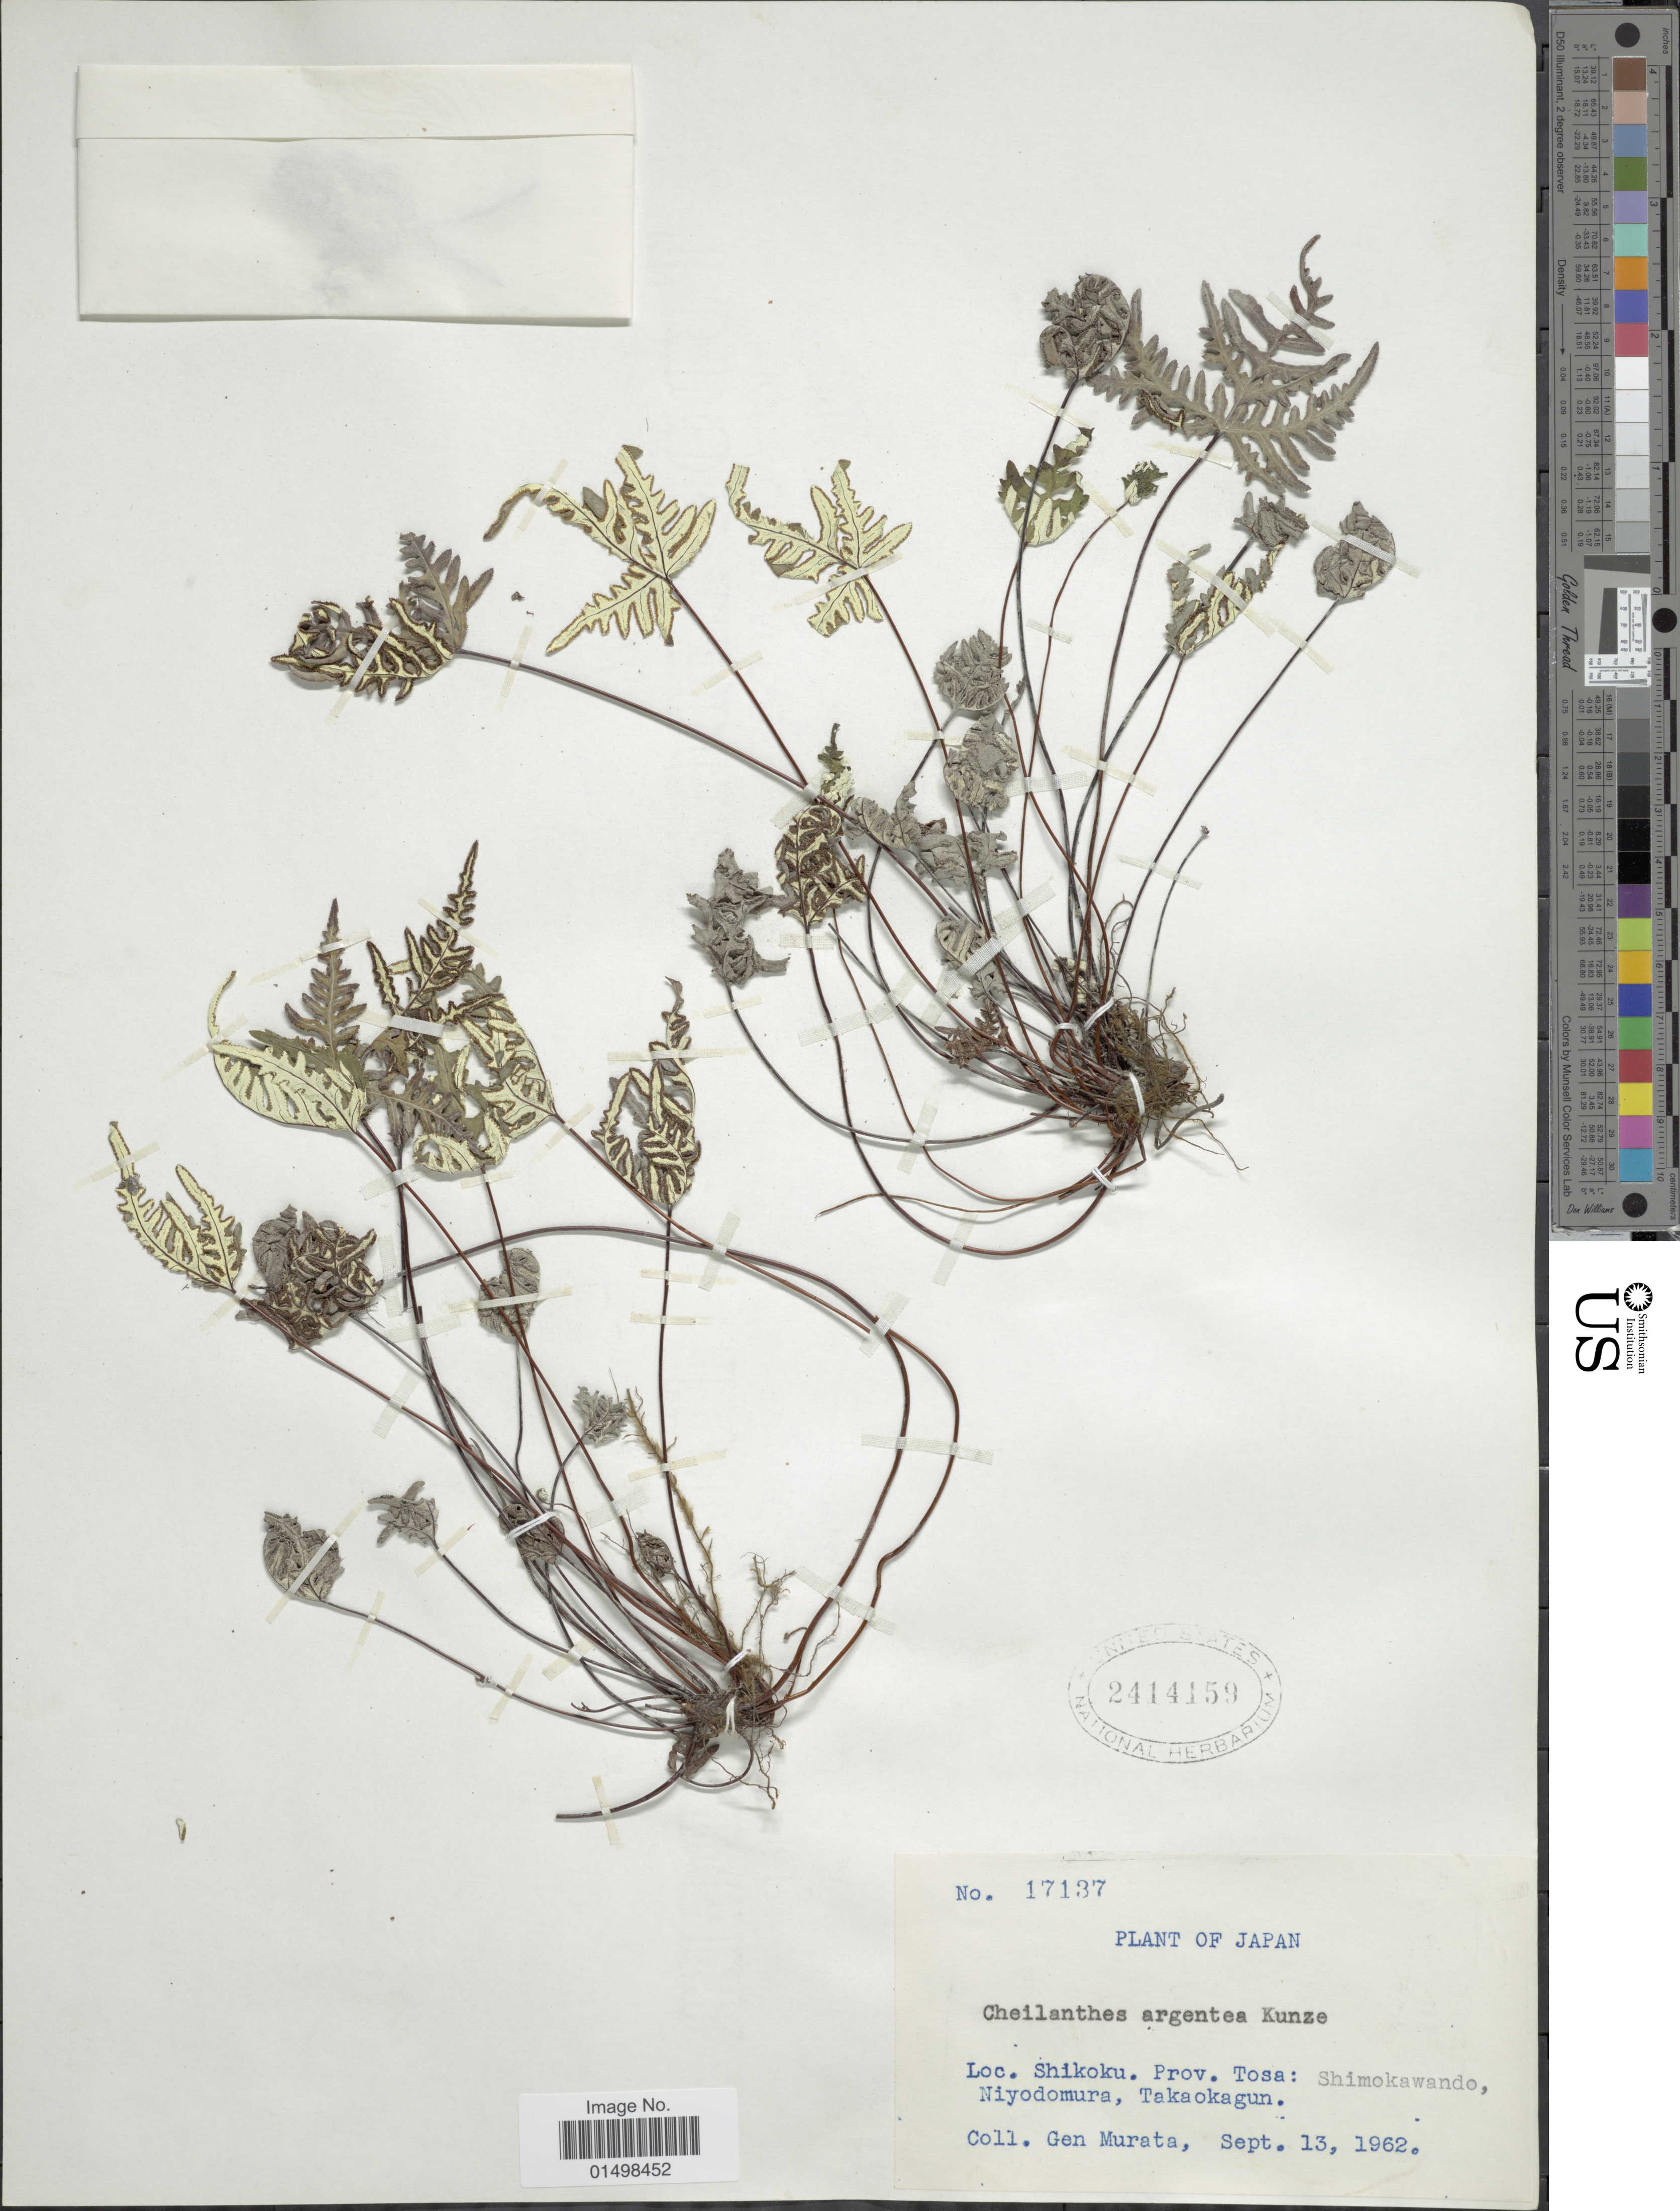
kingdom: Plantae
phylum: Tracheophyta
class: Polypodiopsida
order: Polypodiales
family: Pteridaceae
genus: Aleuritopteris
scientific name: Aleuritopteris argentea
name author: (S.G. Gmel.) Fée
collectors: G. Murata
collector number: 17137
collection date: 1962-09-13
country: Japan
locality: Plant of Japan, Shikoku, Prov. Tosa; Shimokawando, Niyodomura, Takaokagun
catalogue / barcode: US 2414159